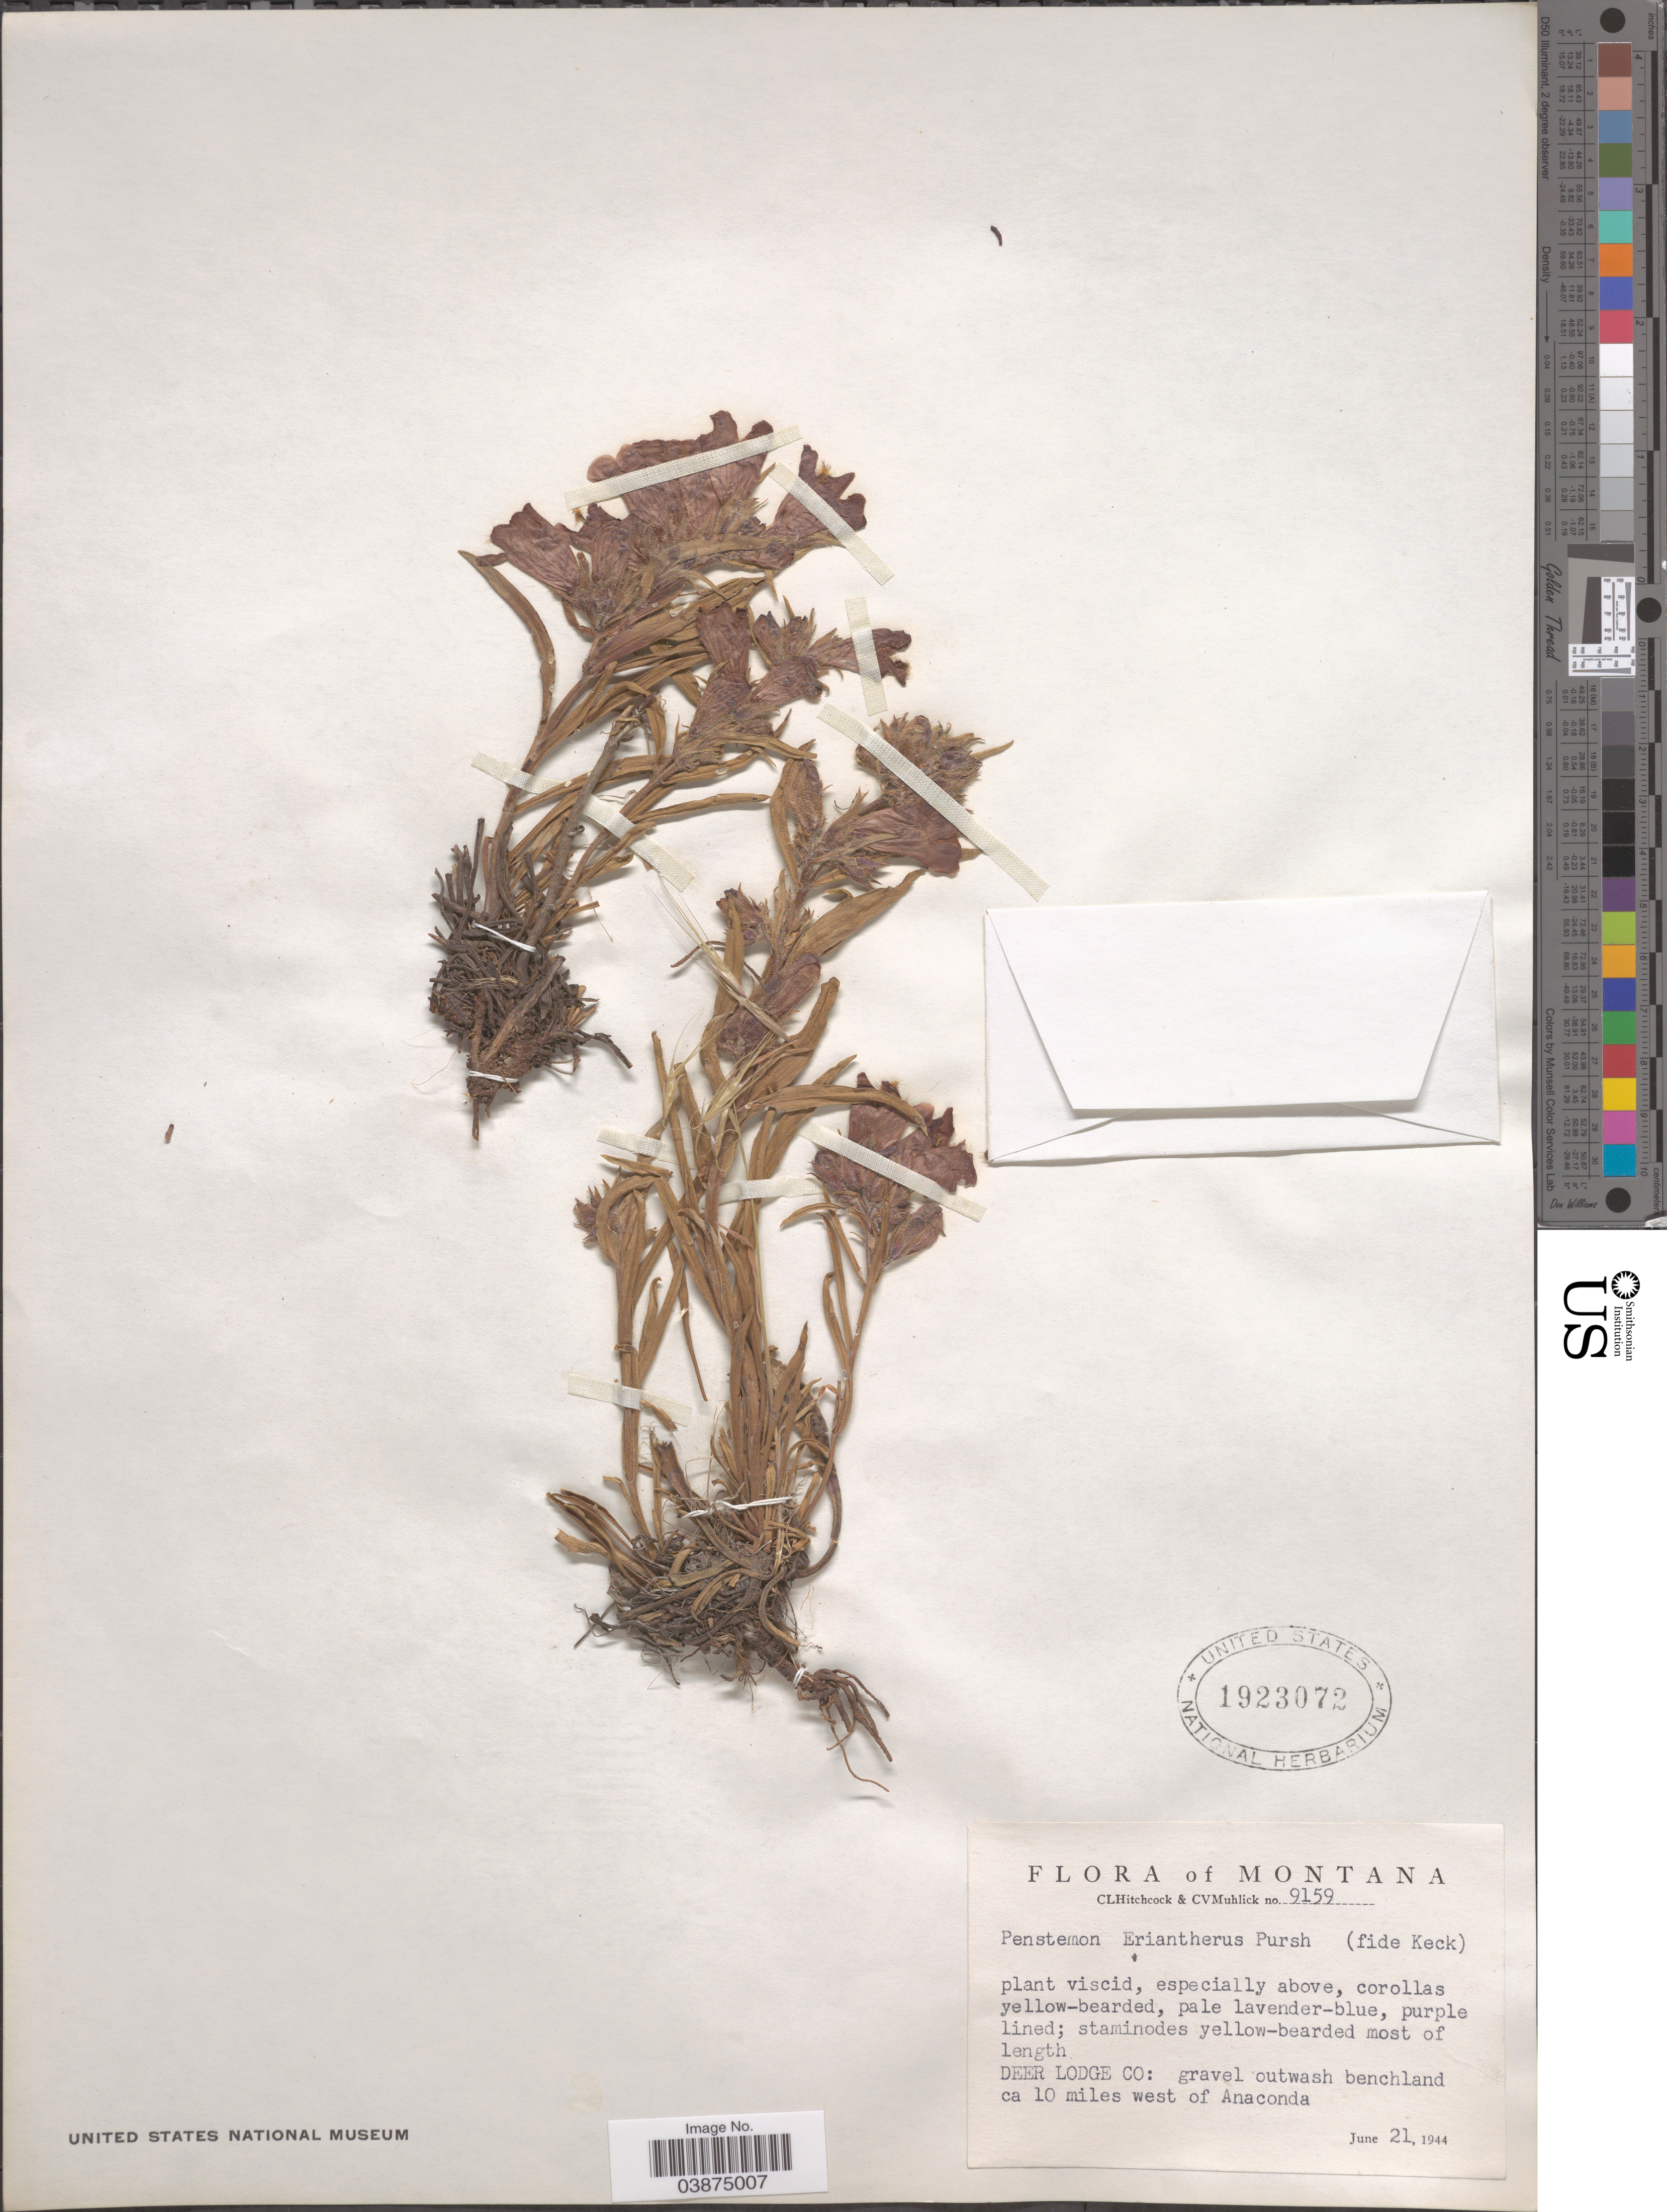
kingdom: Plantae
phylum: Tracheophyta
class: Magnoliopsida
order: Lamiales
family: Plantaginaceae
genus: Penstemon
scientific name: Penstemon eriantherus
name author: Pursh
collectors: C. L. Hitchcock & C. V. Muhlick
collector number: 9159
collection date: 1944-06-21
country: United States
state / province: Montana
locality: Deer Lodge Co: ca 10 miles west of Anaconda.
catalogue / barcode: US 1923072